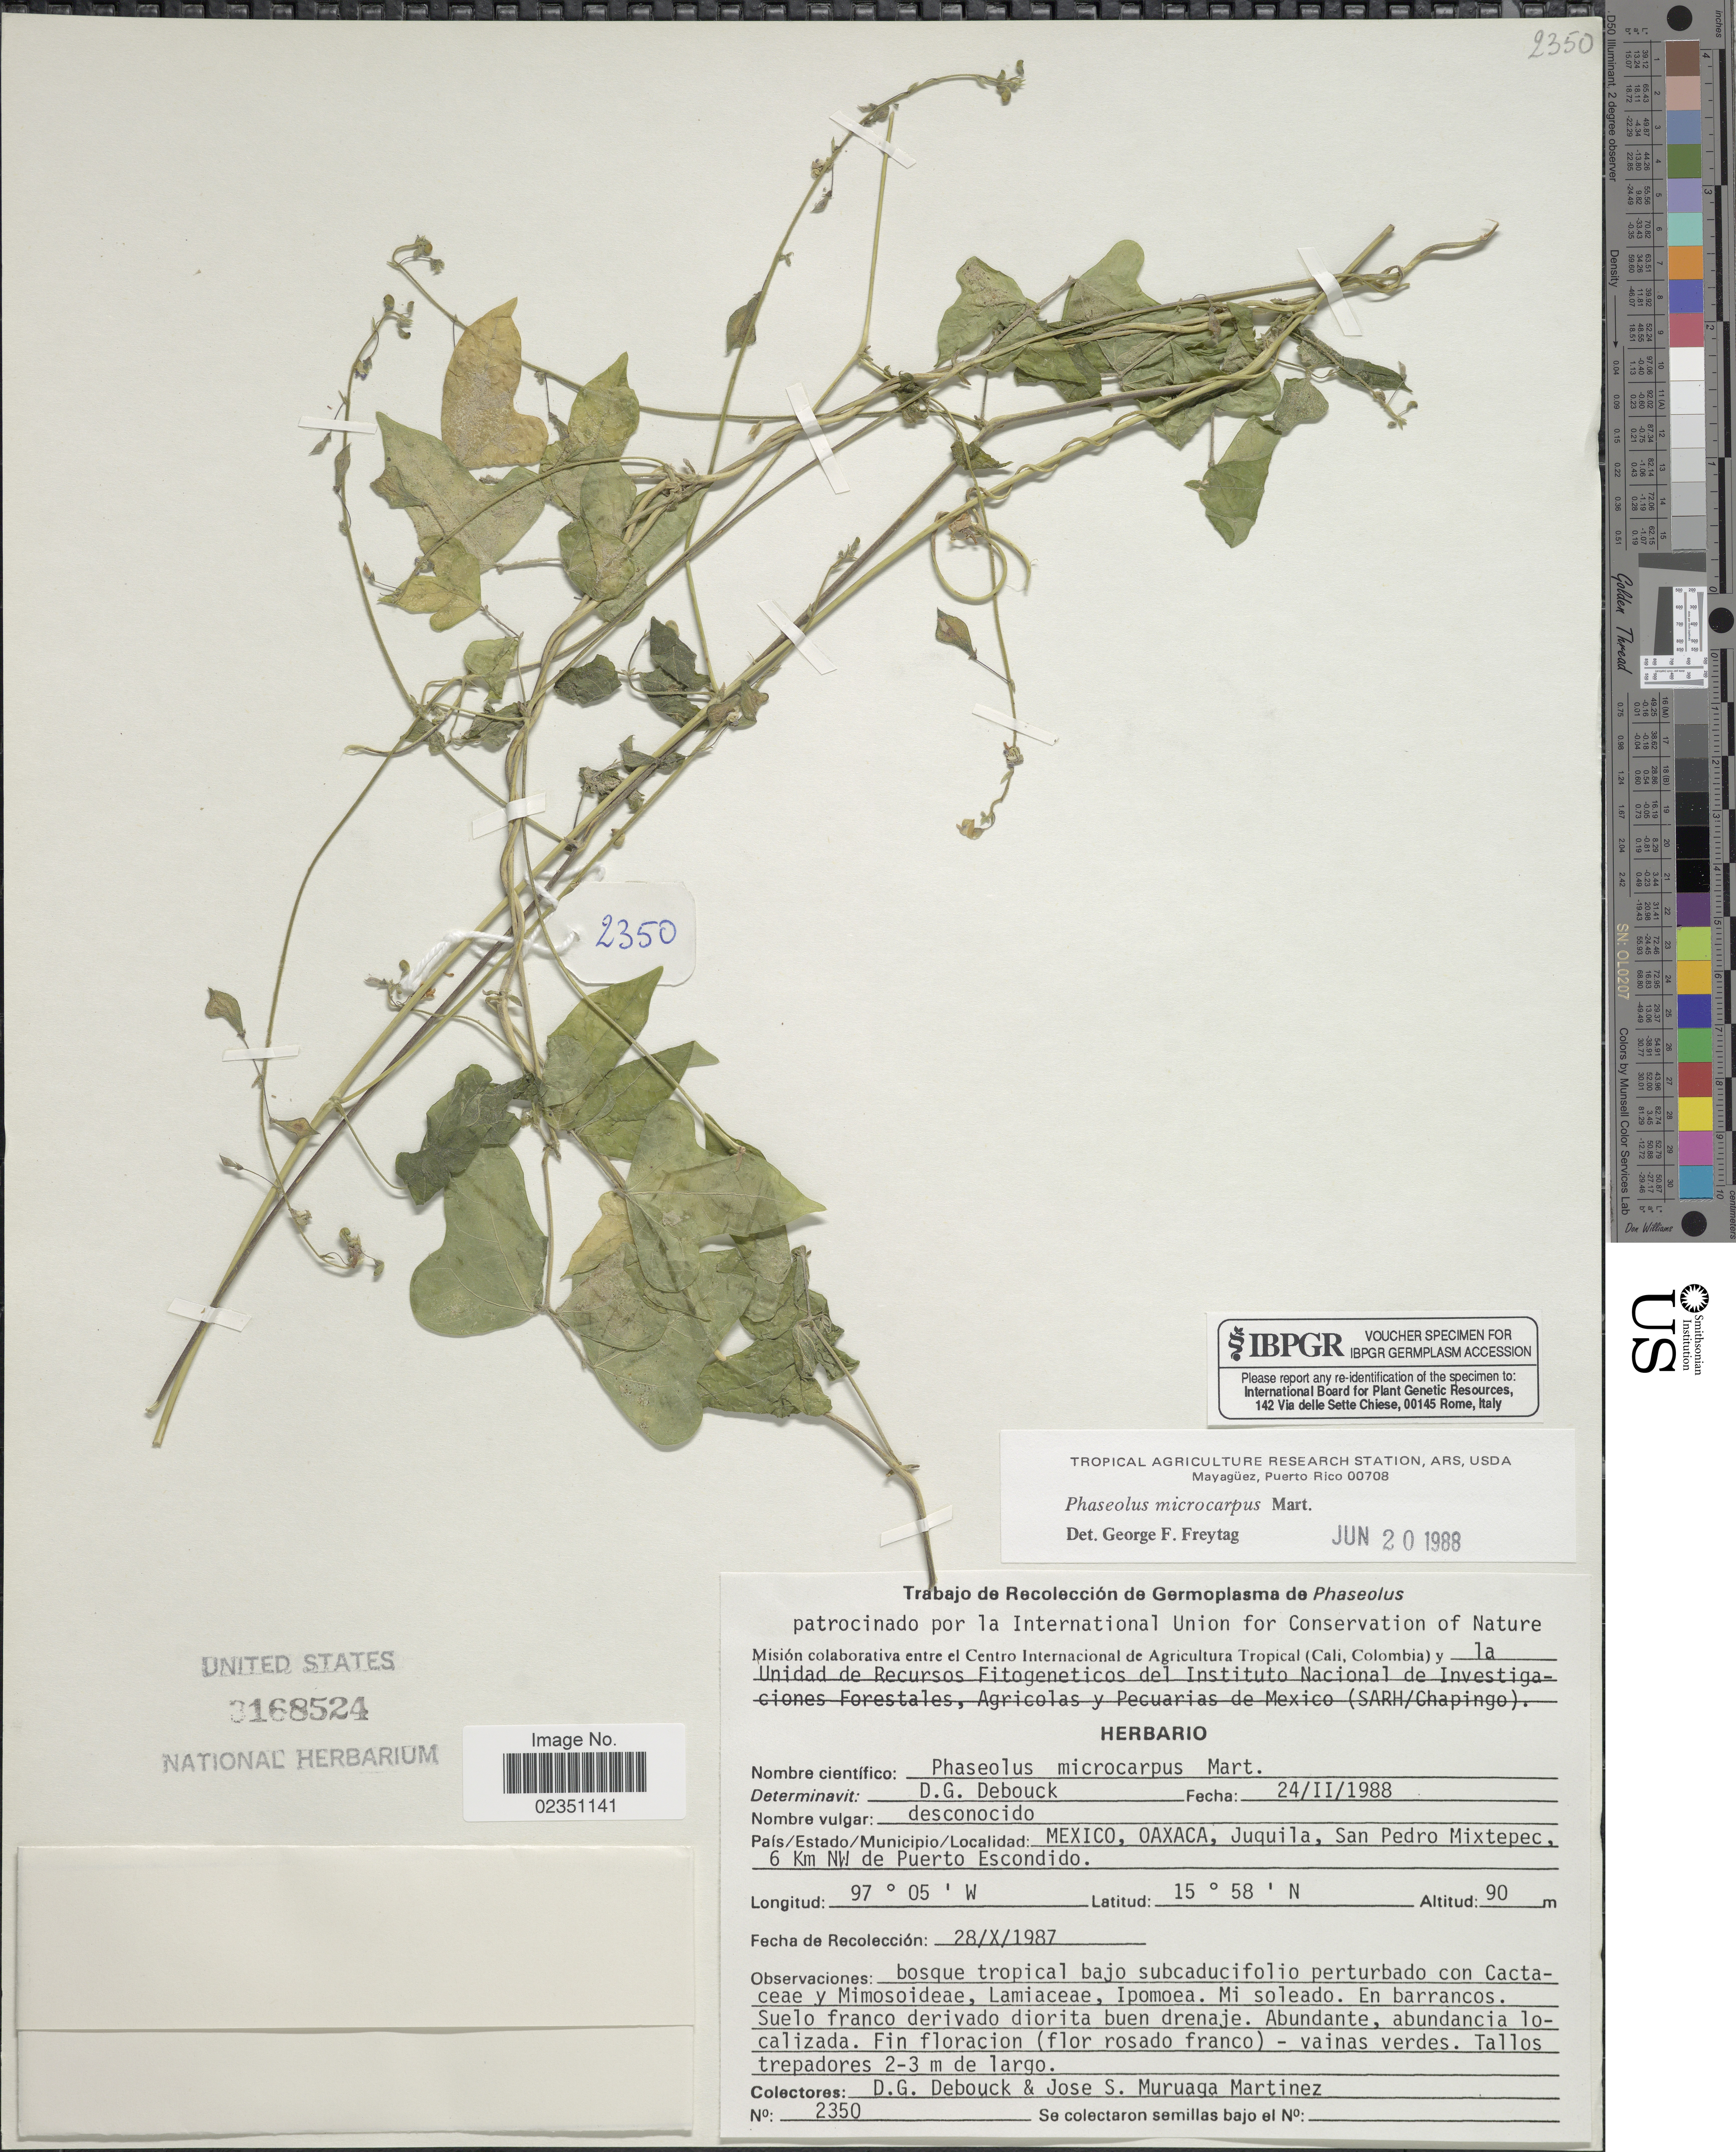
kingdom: Plantae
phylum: Tracheophyta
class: Magnoliopsida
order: Fabales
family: Fabaceae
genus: Phaseolus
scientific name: Phaseolus microcarpus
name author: Mart.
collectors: D. Debouck & J. Muruaga Martinez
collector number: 2350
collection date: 1987-10-28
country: Mexico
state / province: Oaxaca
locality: Juquila, San Pedro Mixtepec, 6 Km NW de Puerto Escondido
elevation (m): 90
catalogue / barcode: US 3168524